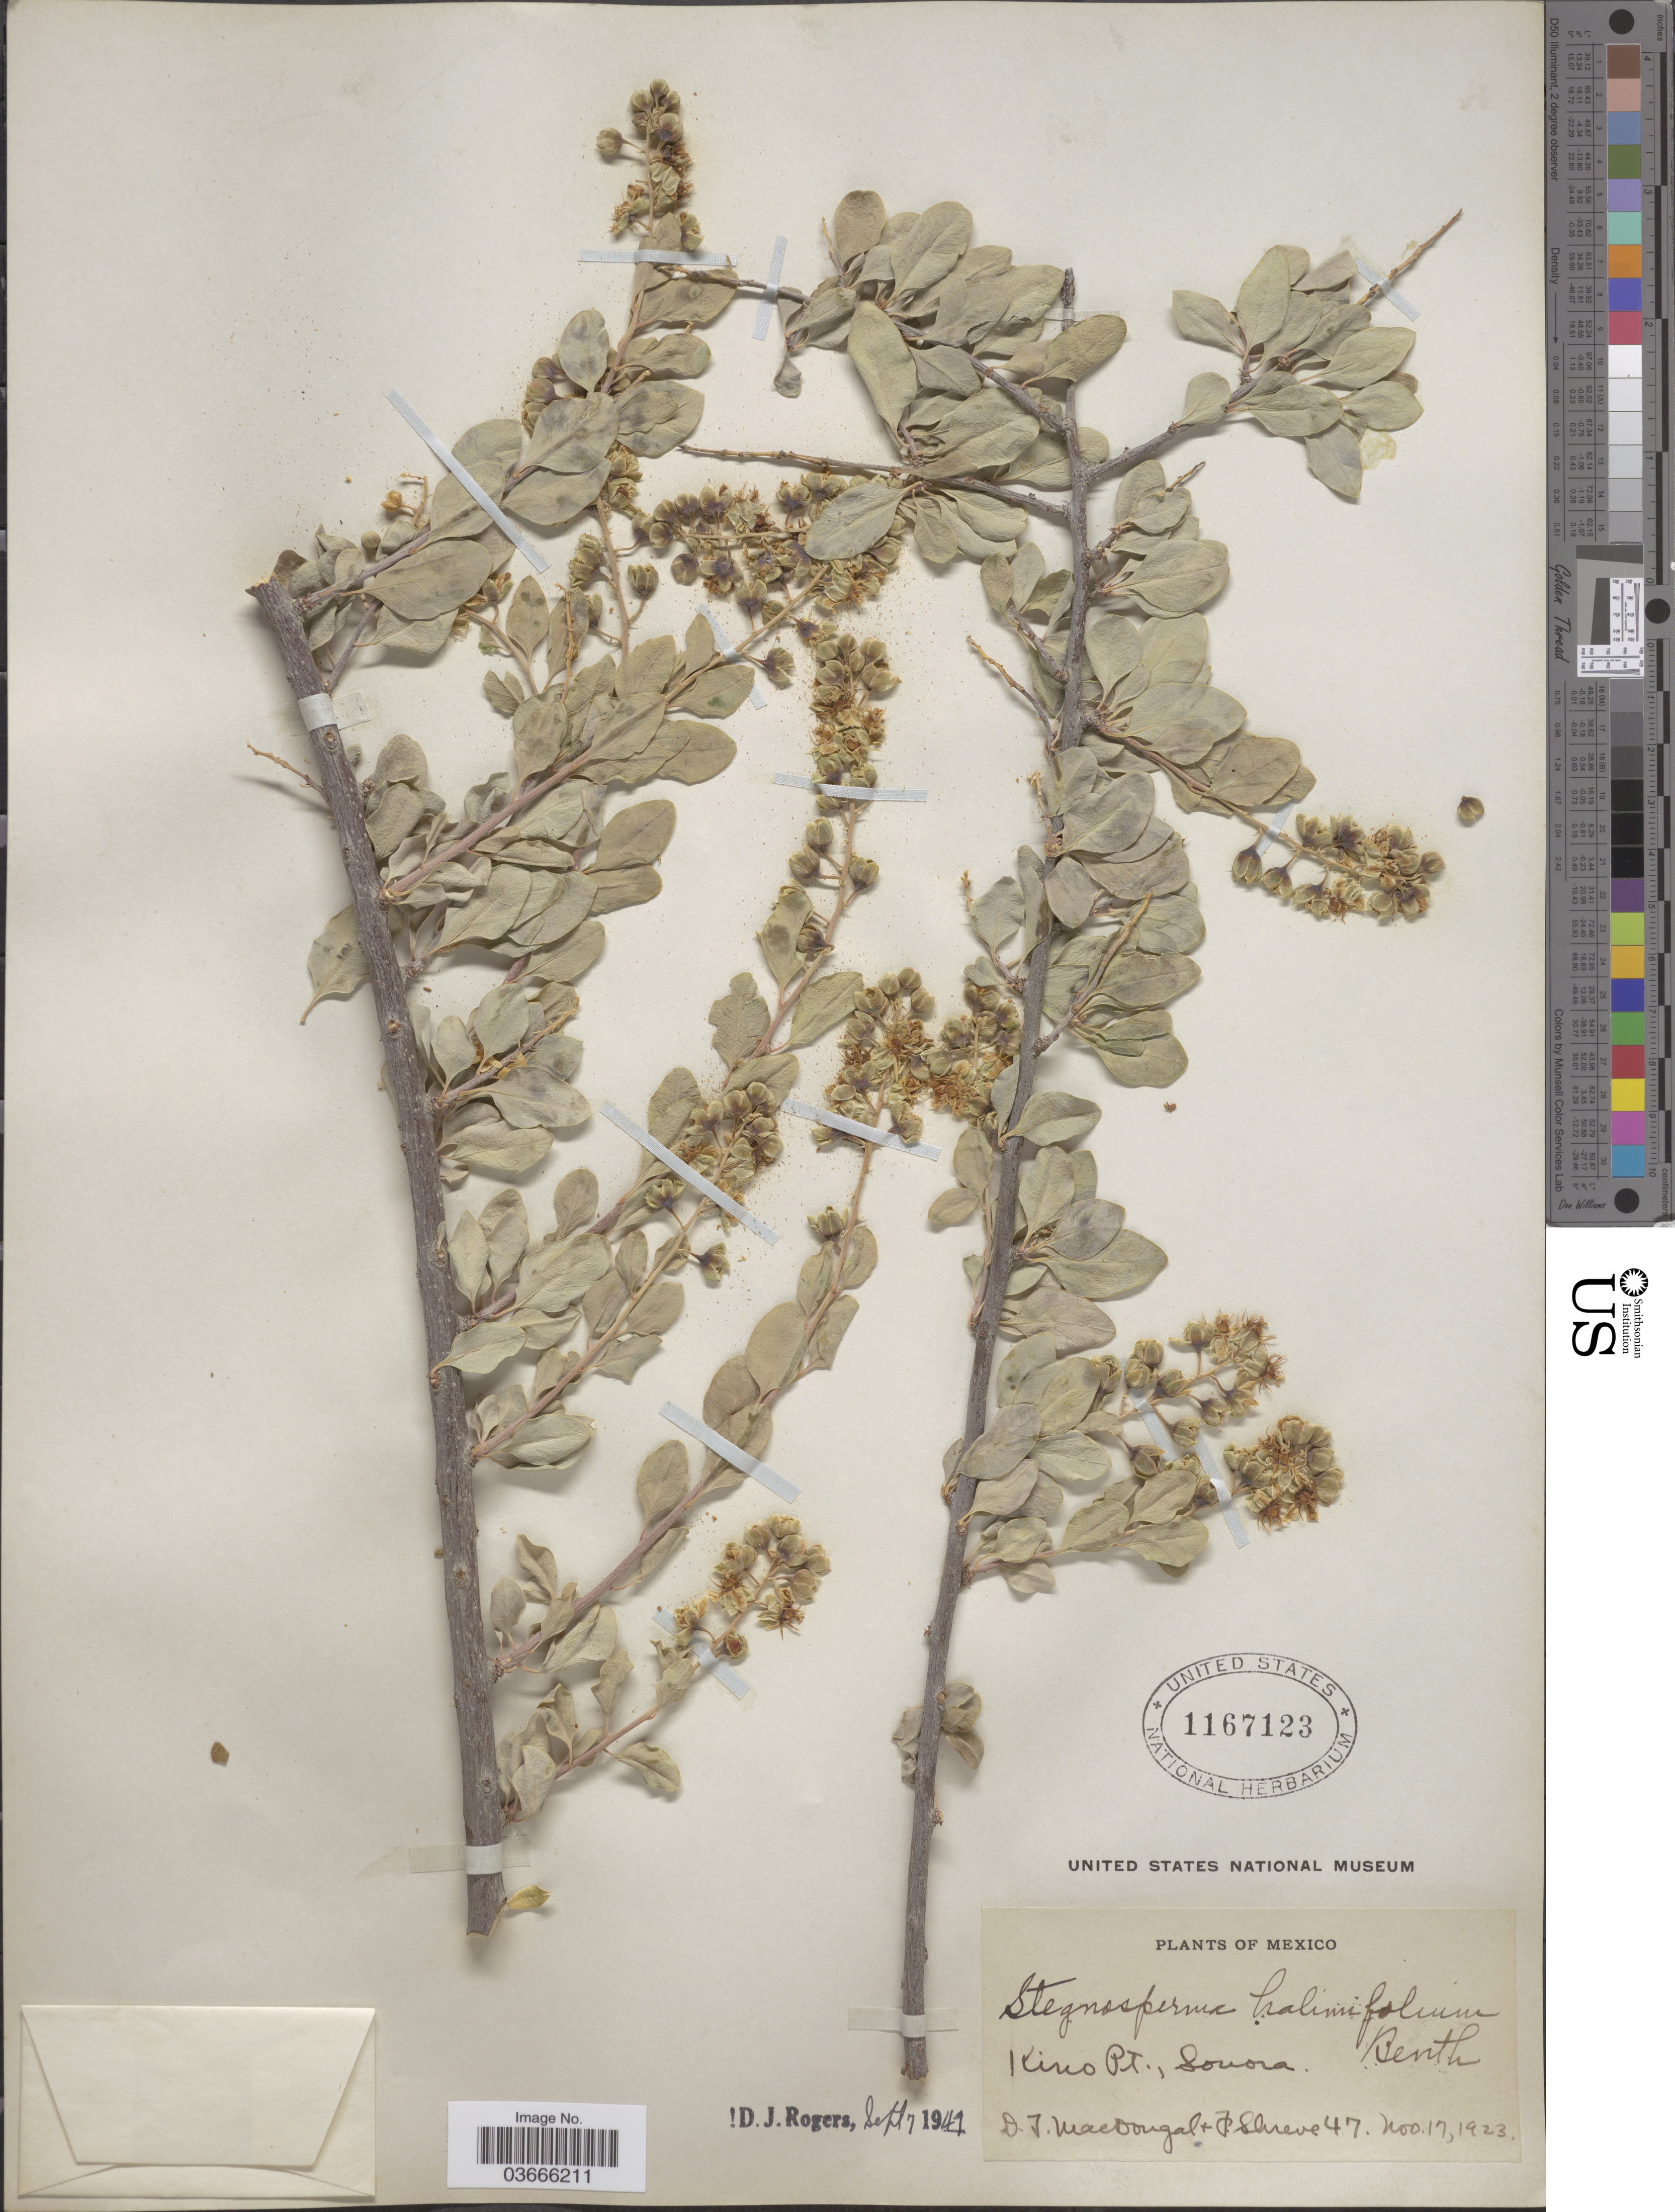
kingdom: Plantae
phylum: Tracheophyta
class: Magnoliopsida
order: Caryophyllales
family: Stegnospermataceae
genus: Stegnosperma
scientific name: Stegnosperma halimifolium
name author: Benth.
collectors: D. T. MacDougal & F. Shreve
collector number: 47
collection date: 1923-11-17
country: Mexico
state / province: Sonora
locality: Kino Pt.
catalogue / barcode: US 1167123